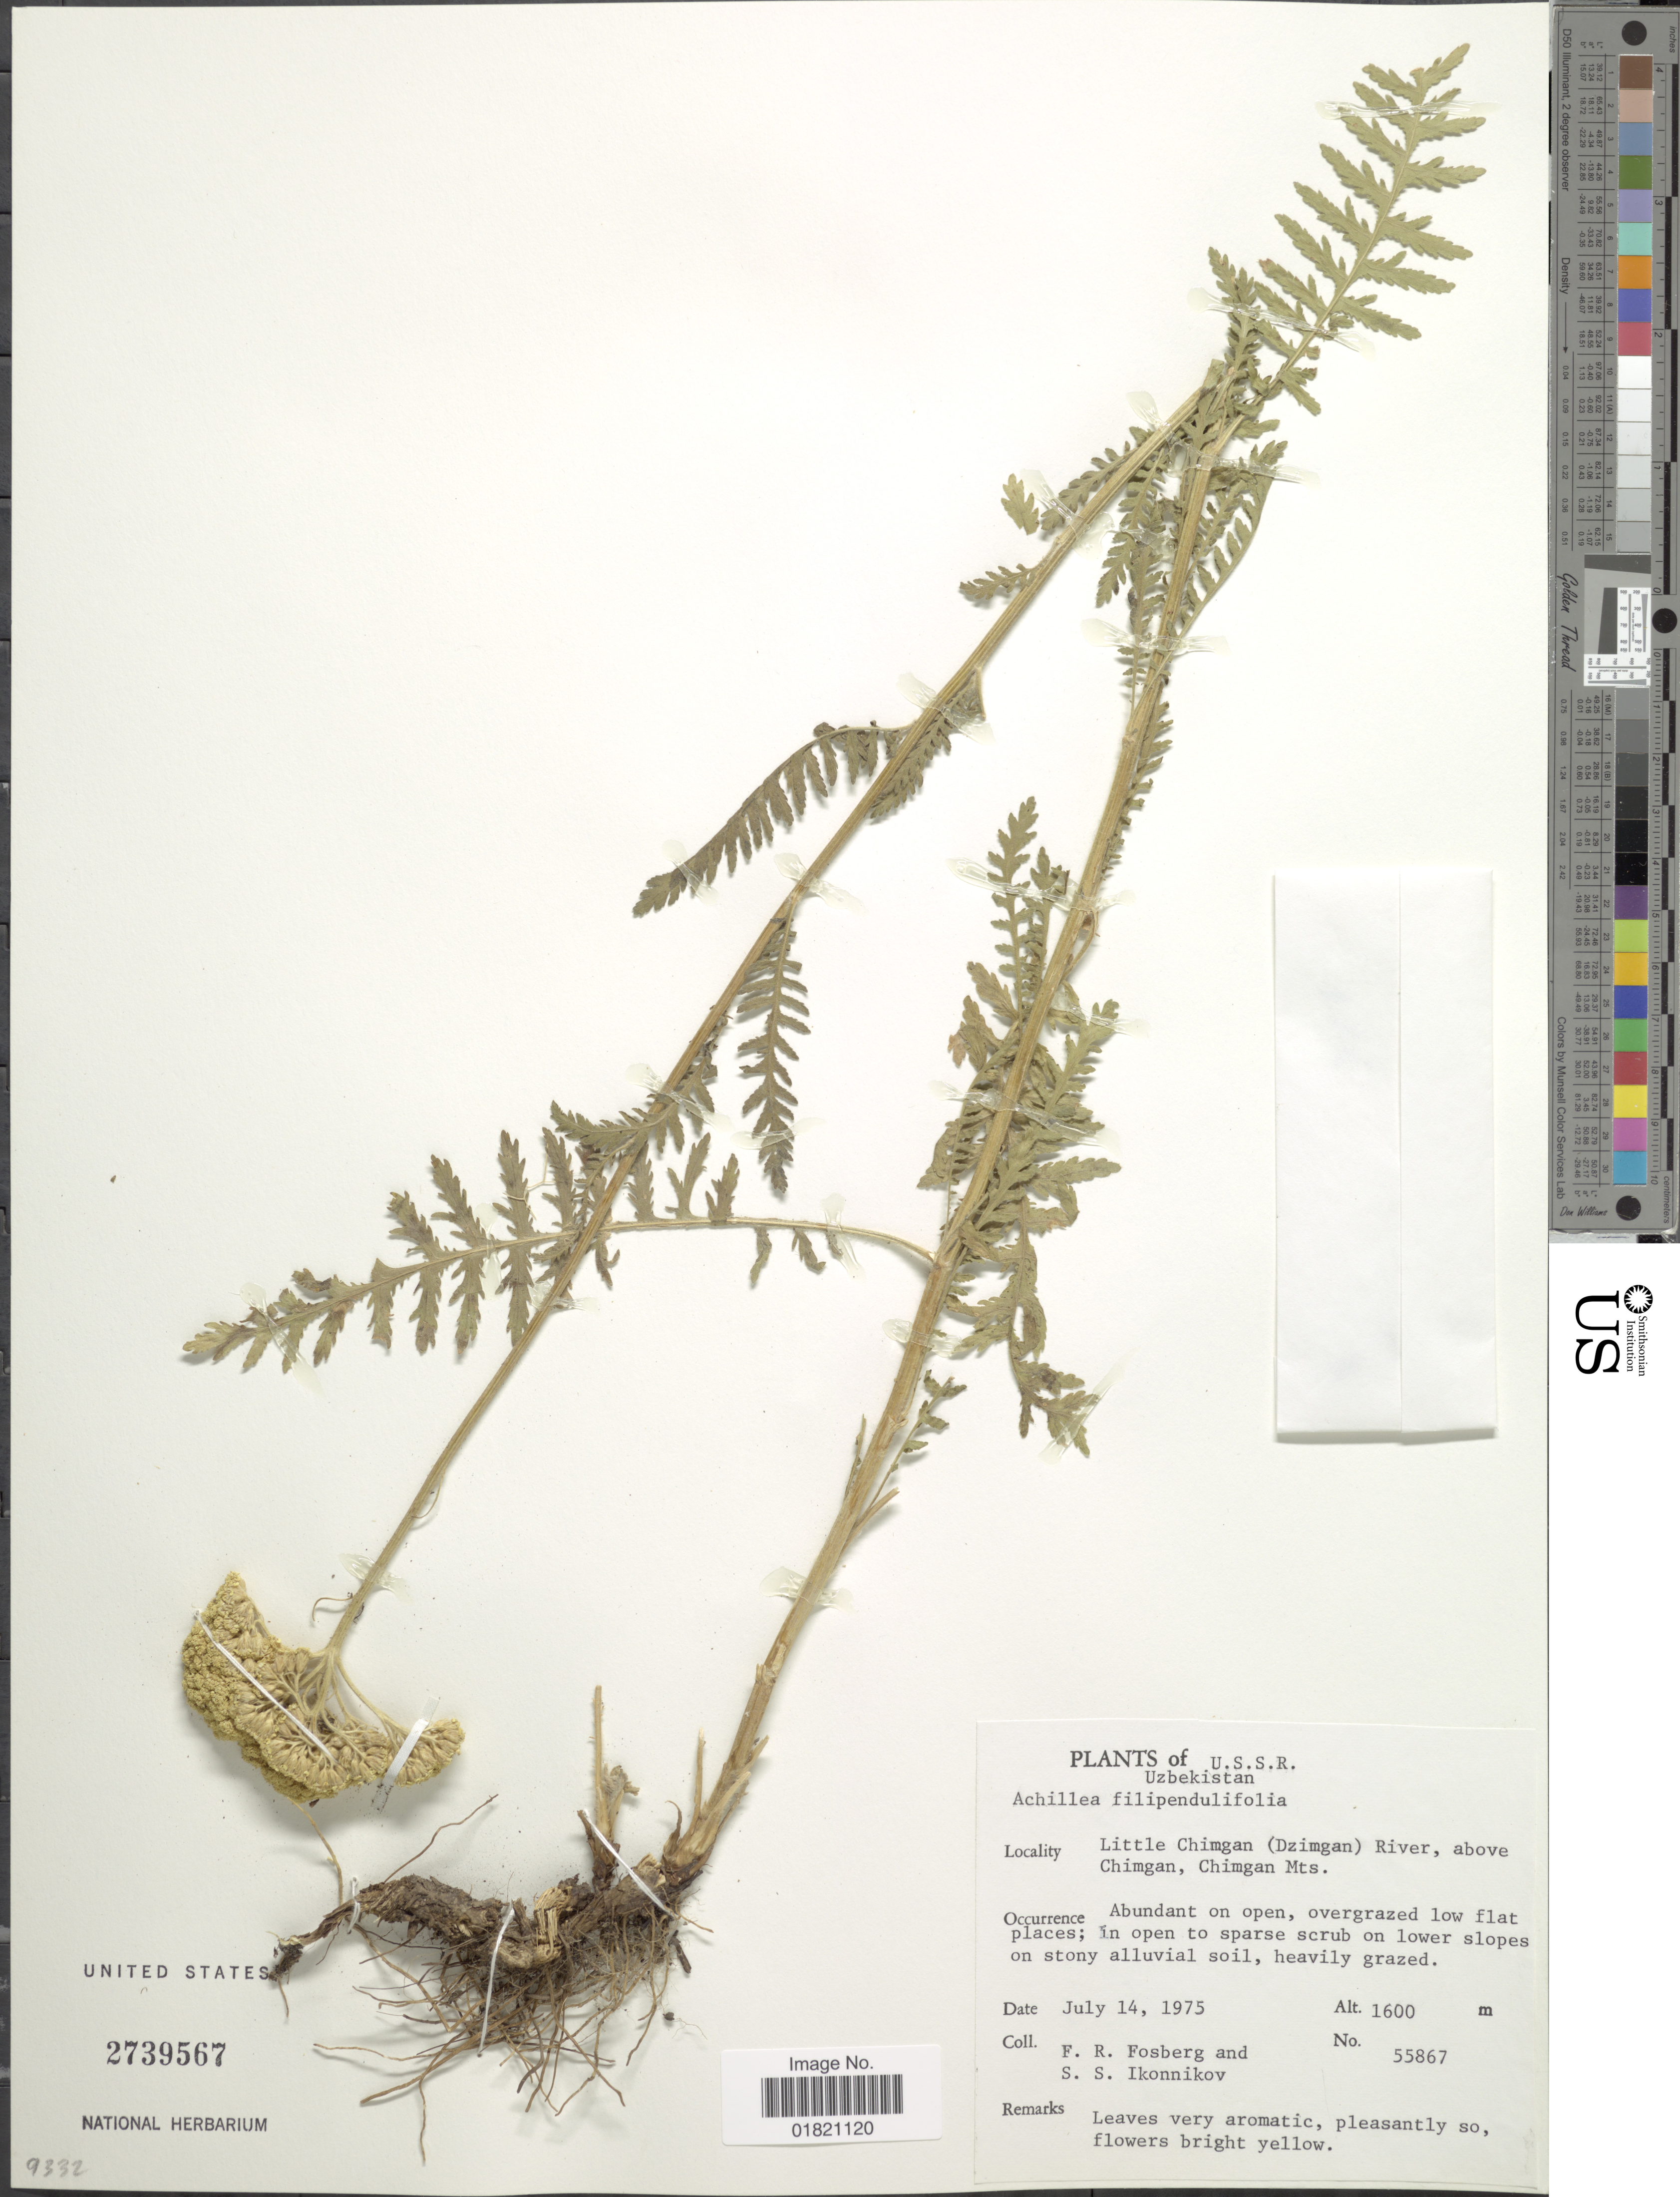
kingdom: Plantae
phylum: Tracheophyta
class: Magnoliopsida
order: Asterales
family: Asteraceae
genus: Achillea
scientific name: Achillea filipendulina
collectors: F. R. Fosberg & S. Ikonnikov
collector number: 55867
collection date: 1975-07-14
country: Uzbekistan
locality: U.S.S.R. Little Chimgan (Dzimgan) River, above Chimgan, Chimgan Mts.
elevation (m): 1600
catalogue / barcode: US 2739567